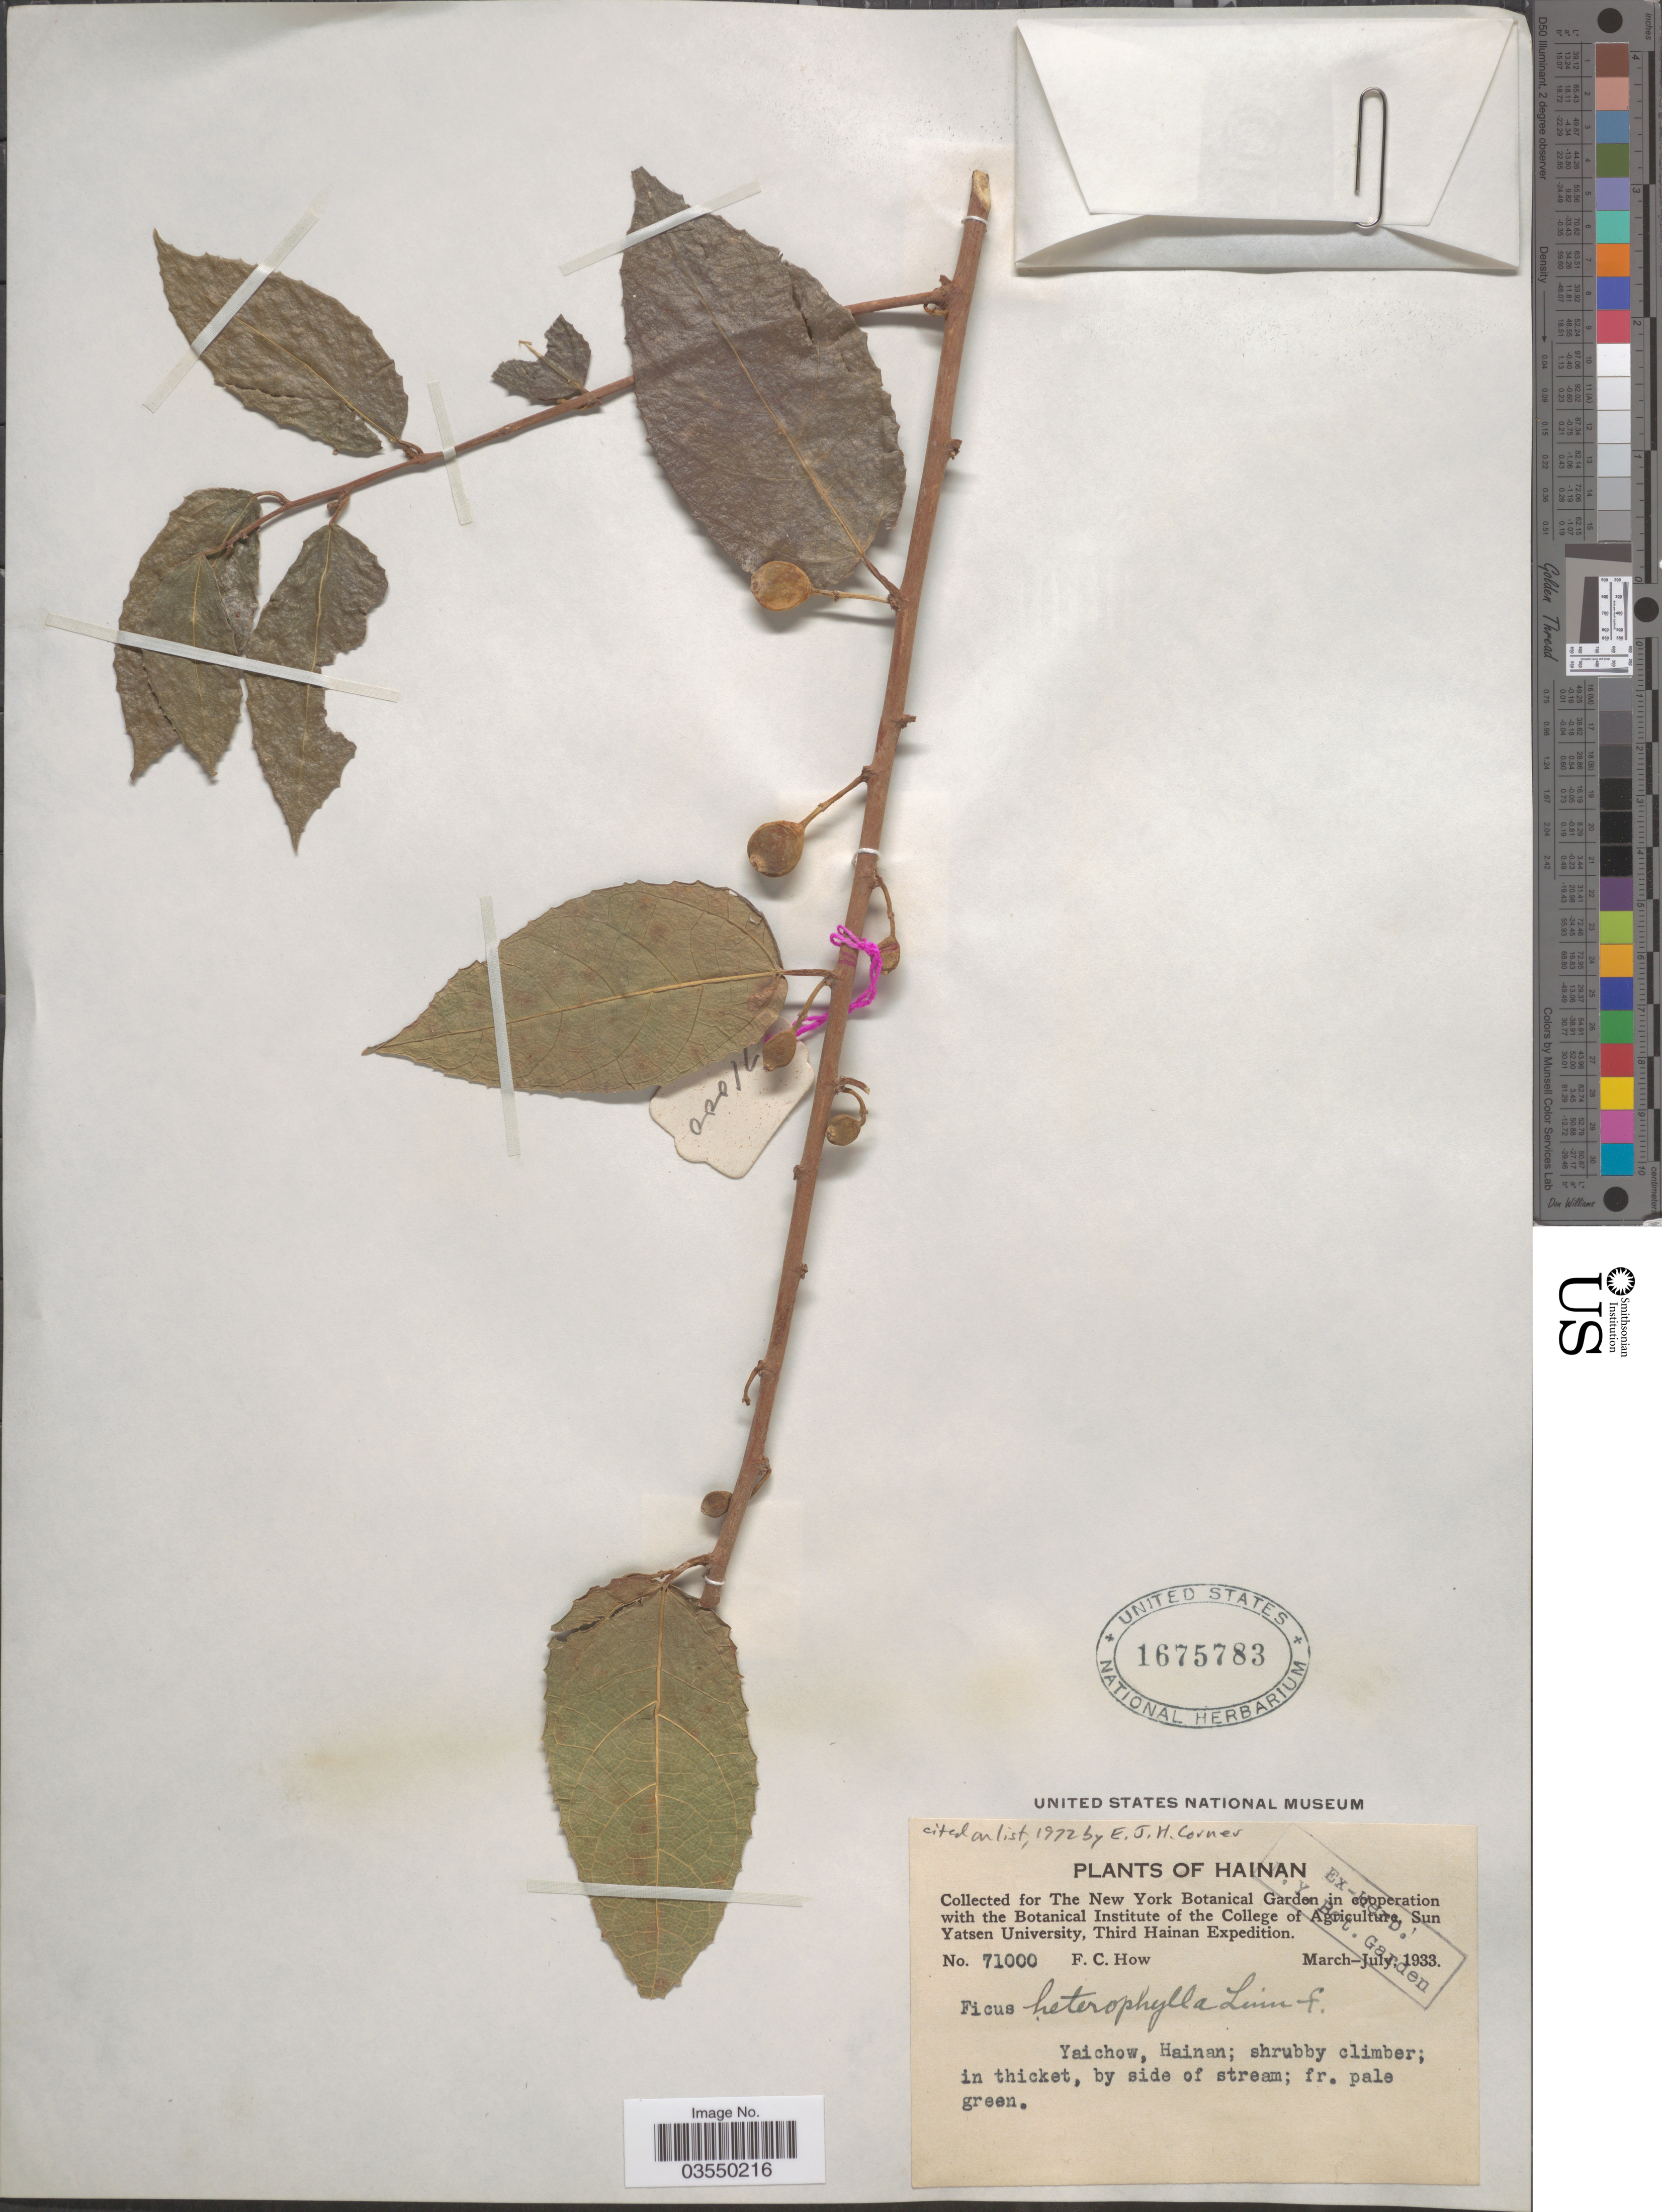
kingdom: Plantae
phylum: Tracheophyta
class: Magnoliopsida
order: Rosales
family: Moraceae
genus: Ficus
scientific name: Ficus heterophylla var. heterophylla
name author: L. f.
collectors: F. C. How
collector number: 71000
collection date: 1933-03/1933-07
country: China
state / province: Hainan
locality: Yaichow.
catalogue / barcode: US 1675783